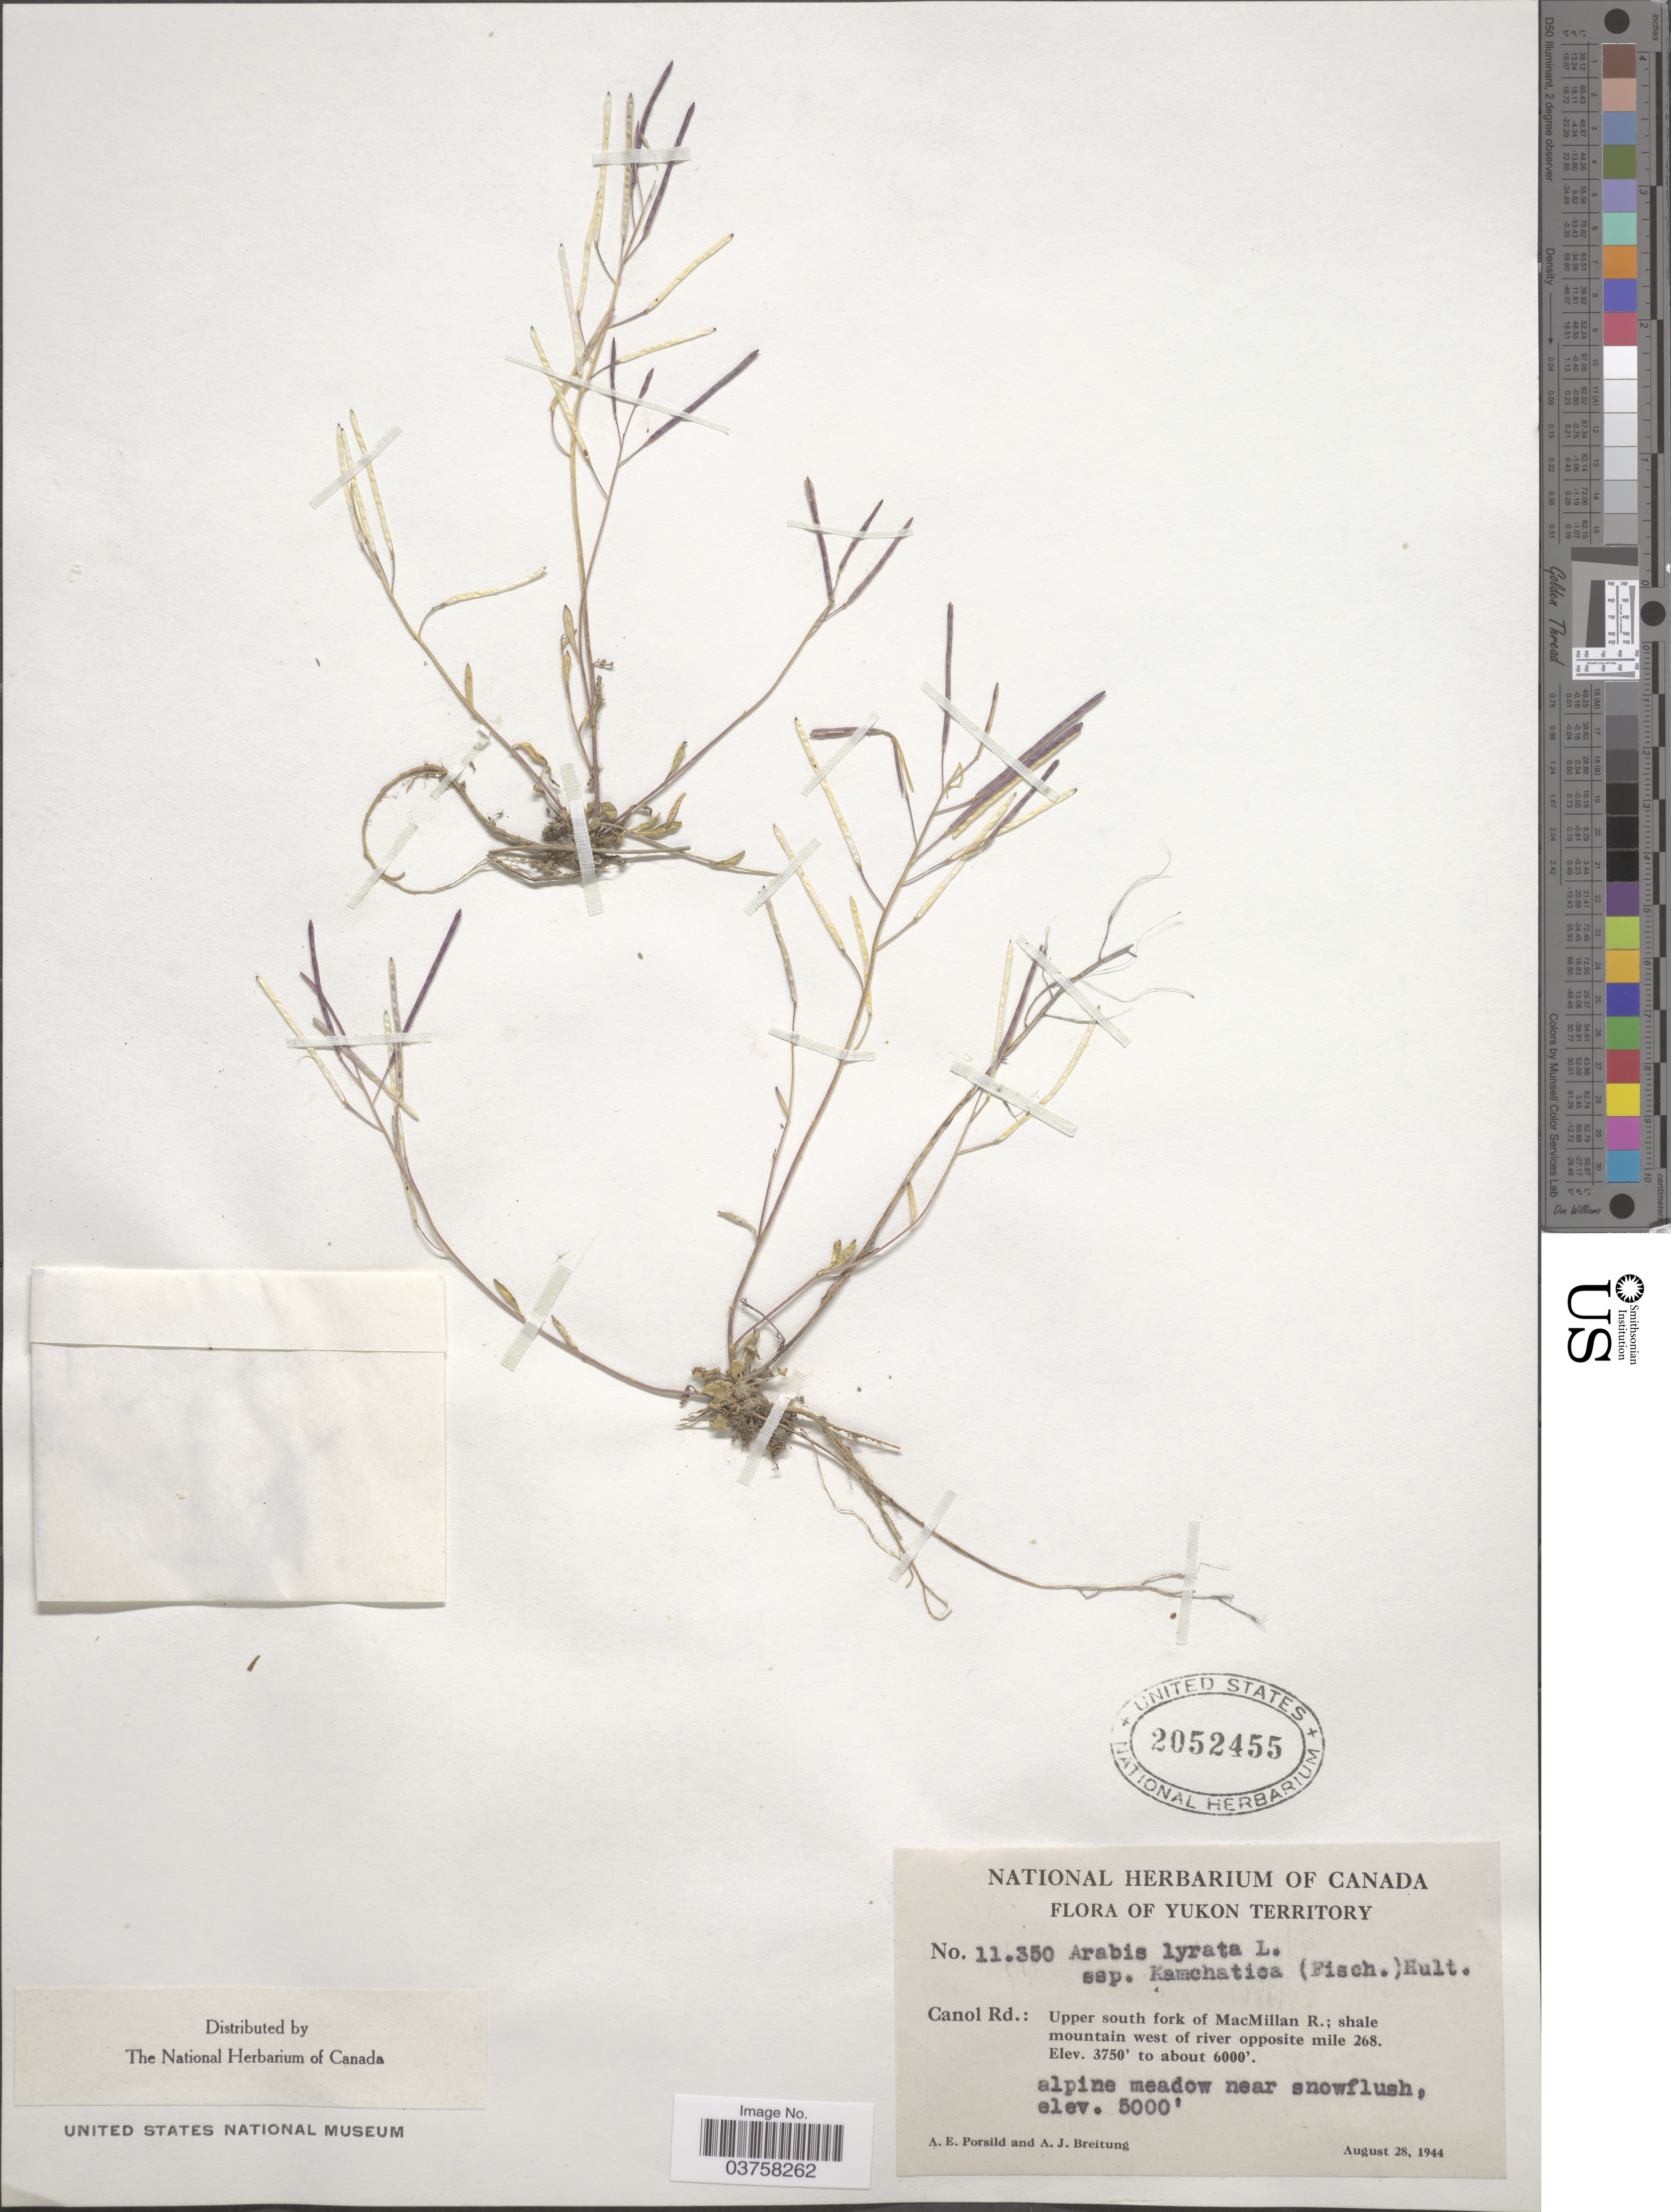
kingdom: Plantae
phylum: Tracheophyta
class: Magnoliopsida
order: Brassicales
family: Brassicaceae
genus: Arabidopsis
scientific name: Arabidopsis lyrata subsp. kamchatica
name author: (Fisch. ex DC.) O'Kane & Al-Shehbaz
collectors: A. E. Porsild & A. Breitung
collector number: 11350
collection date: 1944-08-28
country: Canada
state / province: Yukon Territory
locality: Canol Rd.: Upper south fork of MacMillan R.; shale mountain west of river opposite mile 268. Alpine meadow near snowflush.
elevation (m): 1524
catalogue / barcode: US 2052455